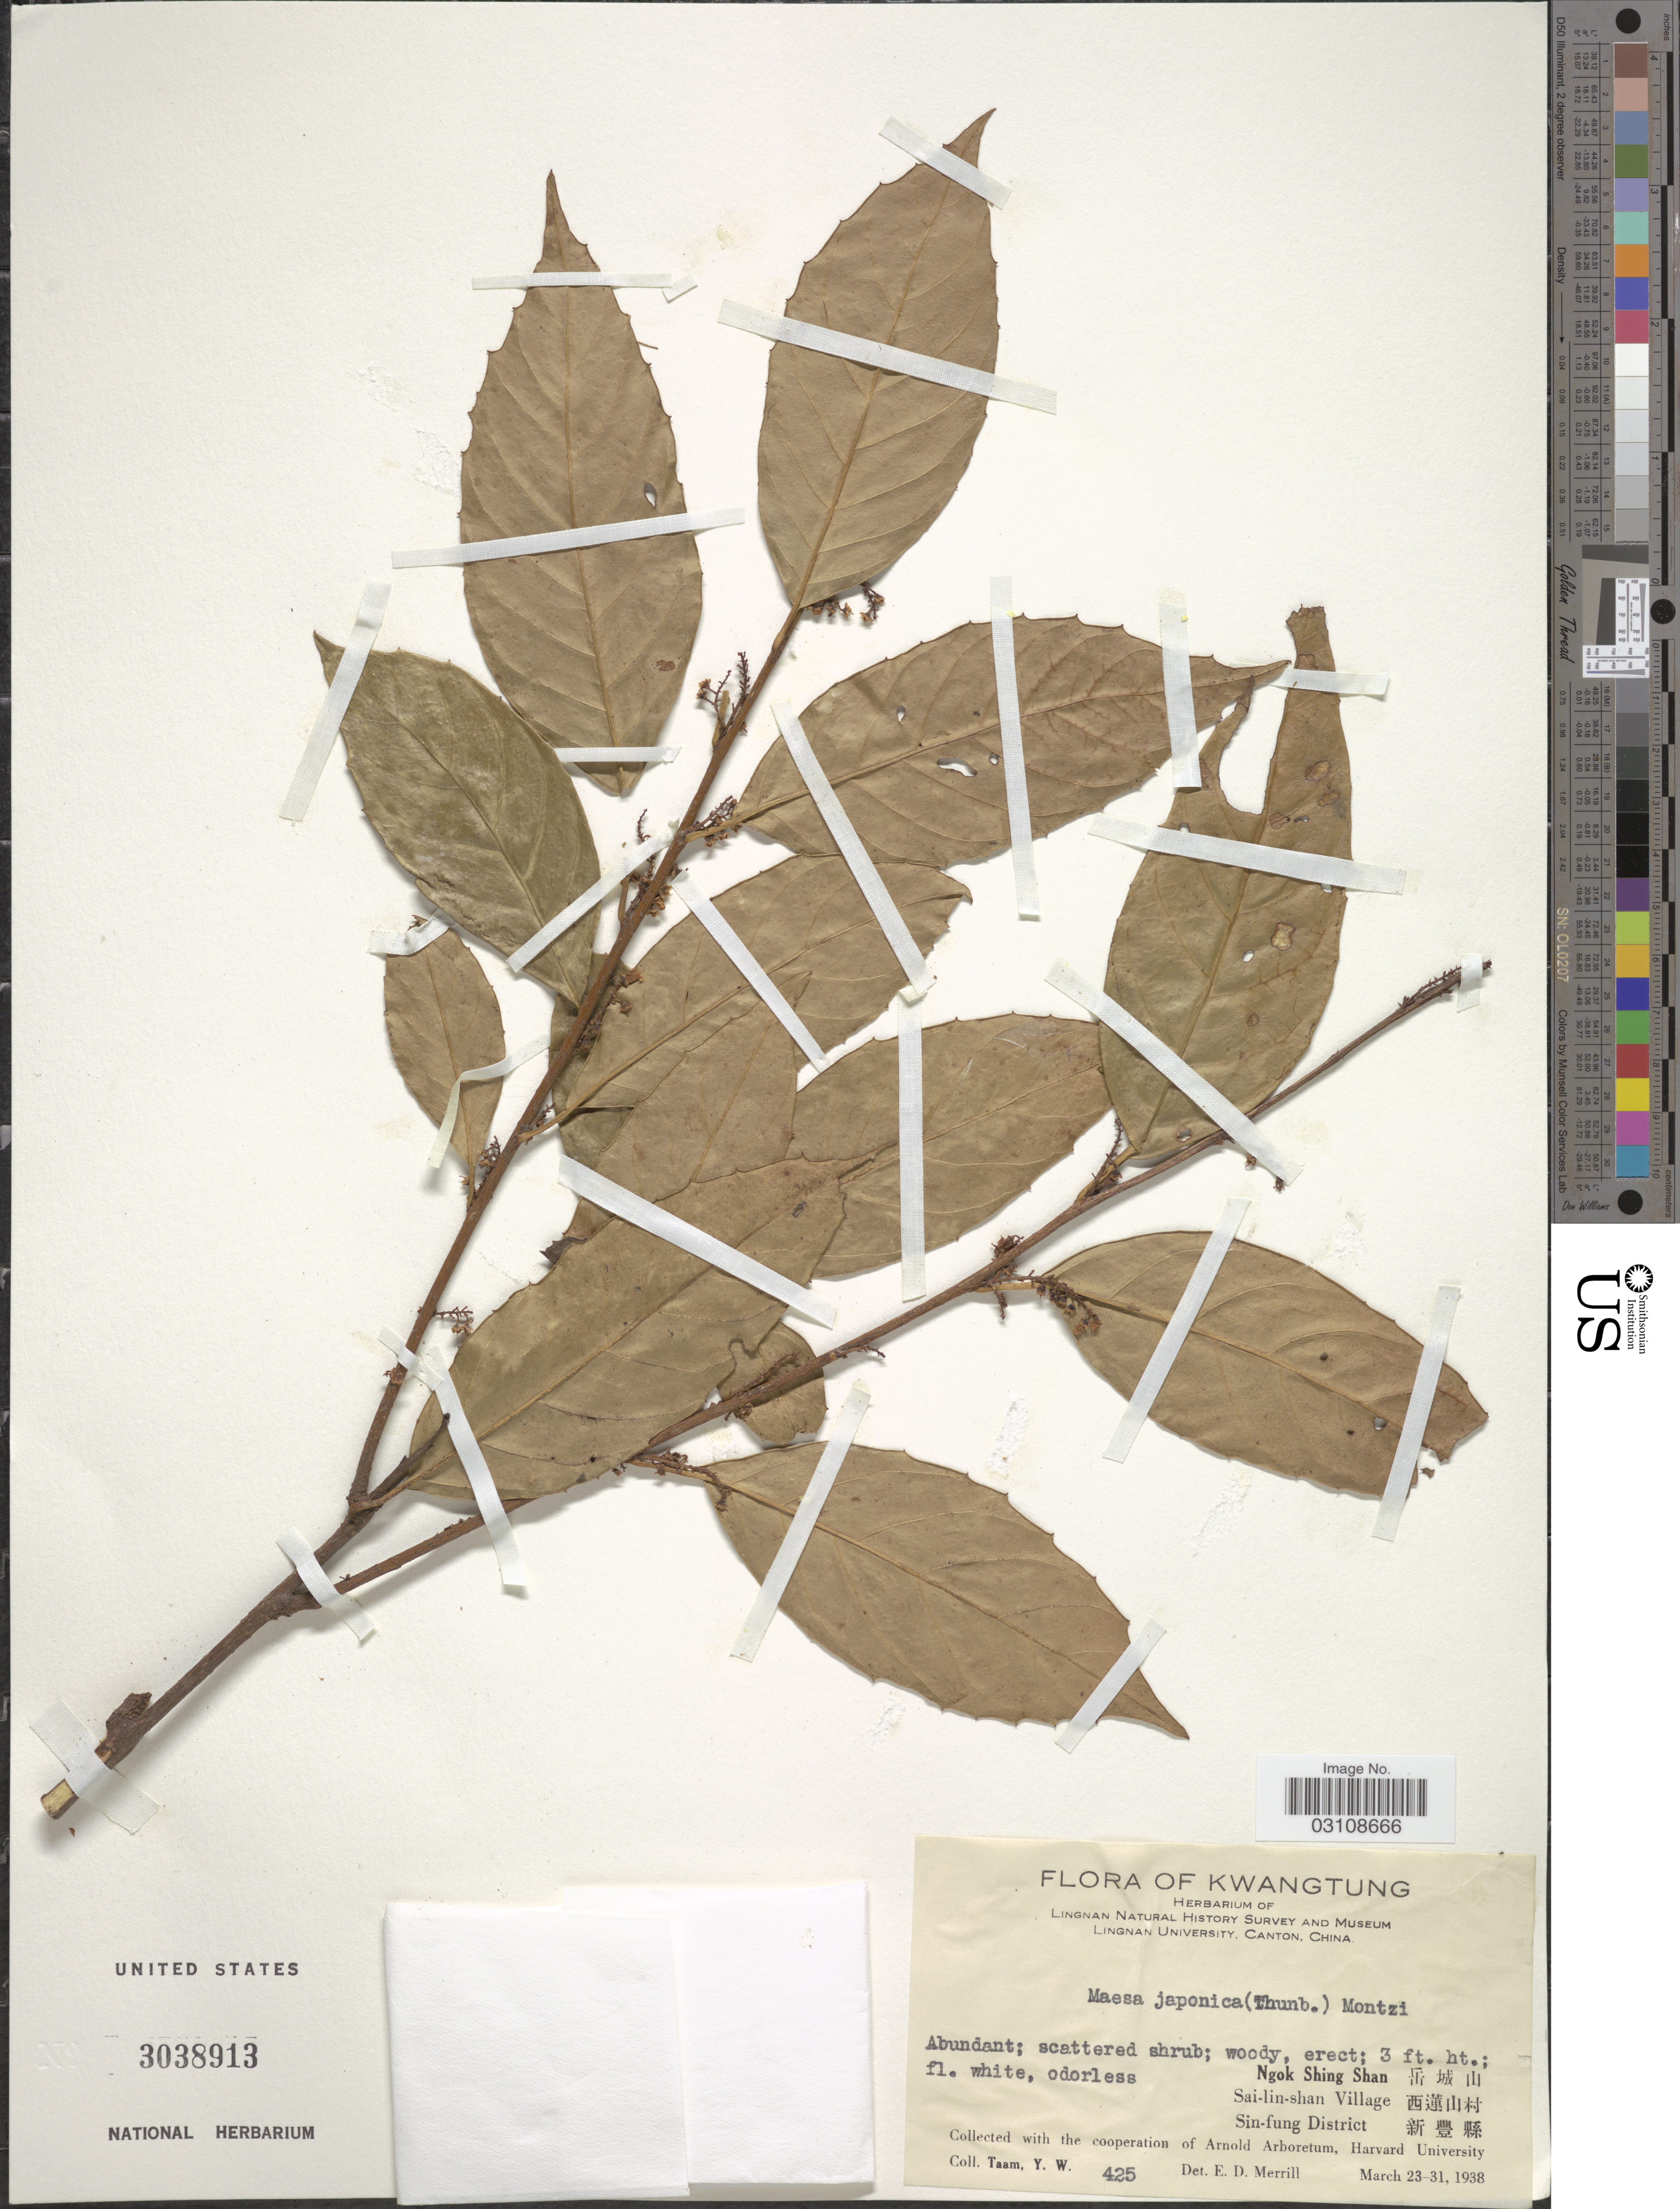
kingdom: Plantae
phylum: Tracheophyta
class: Magnoliopsida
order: Ericales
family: Primulaceae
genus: Maesa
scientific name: Maesa japonica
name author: Merr.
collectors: Y. W. Taam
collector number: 425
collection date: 1938-03-23/1938-03-31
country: China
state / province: Guangdong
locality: Kwangtung, Ngok Shing Shan, Sai-lin-shan Village, Sin-fung District.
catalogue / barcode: US 3038913